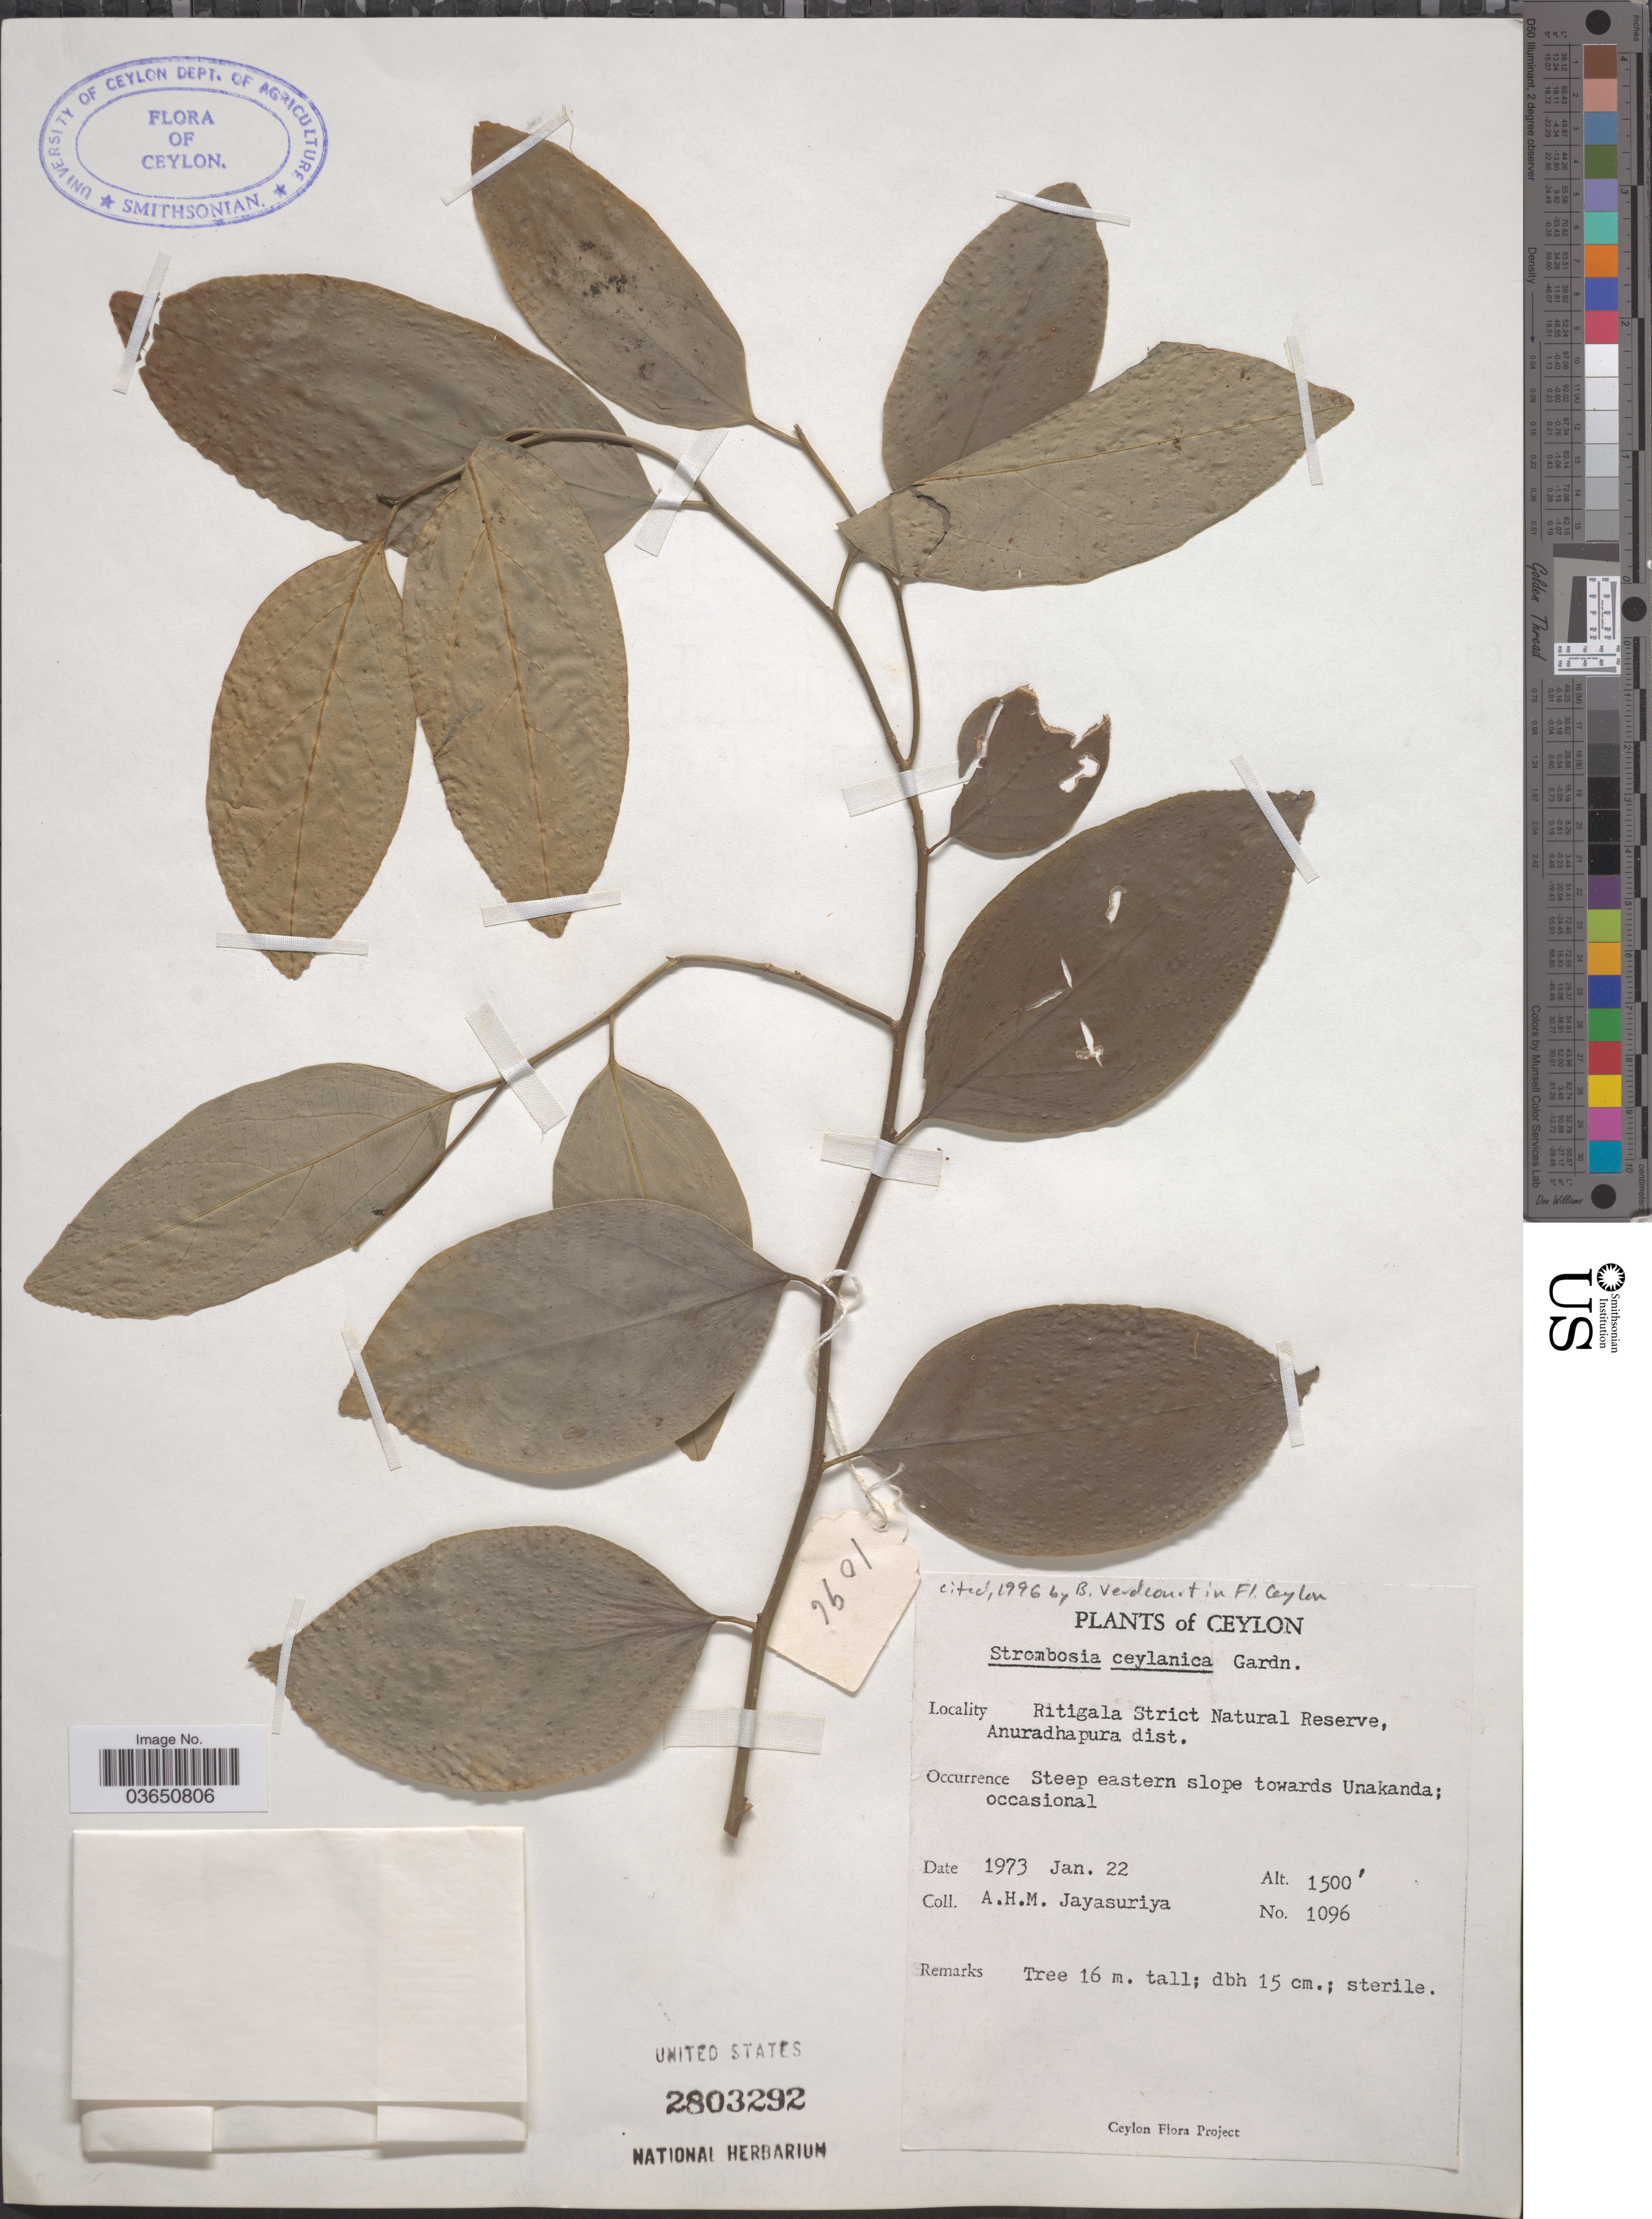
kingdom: Plantae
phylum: Tracheophyta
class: Magnoliopsida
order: Santalales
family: Strombosiaceae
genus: Strombosia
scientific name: Strombosia ceylanica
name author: Gardner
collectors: A. H. Jayasuriya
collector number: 1096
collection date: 1973-01-22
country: Sri Lanka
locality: Ceylon. Ritigala Strict Natural Reserve, Anuradhapura dist. Steep eastern slope towards Unakanda.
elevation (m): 457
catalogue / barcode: US 2803292